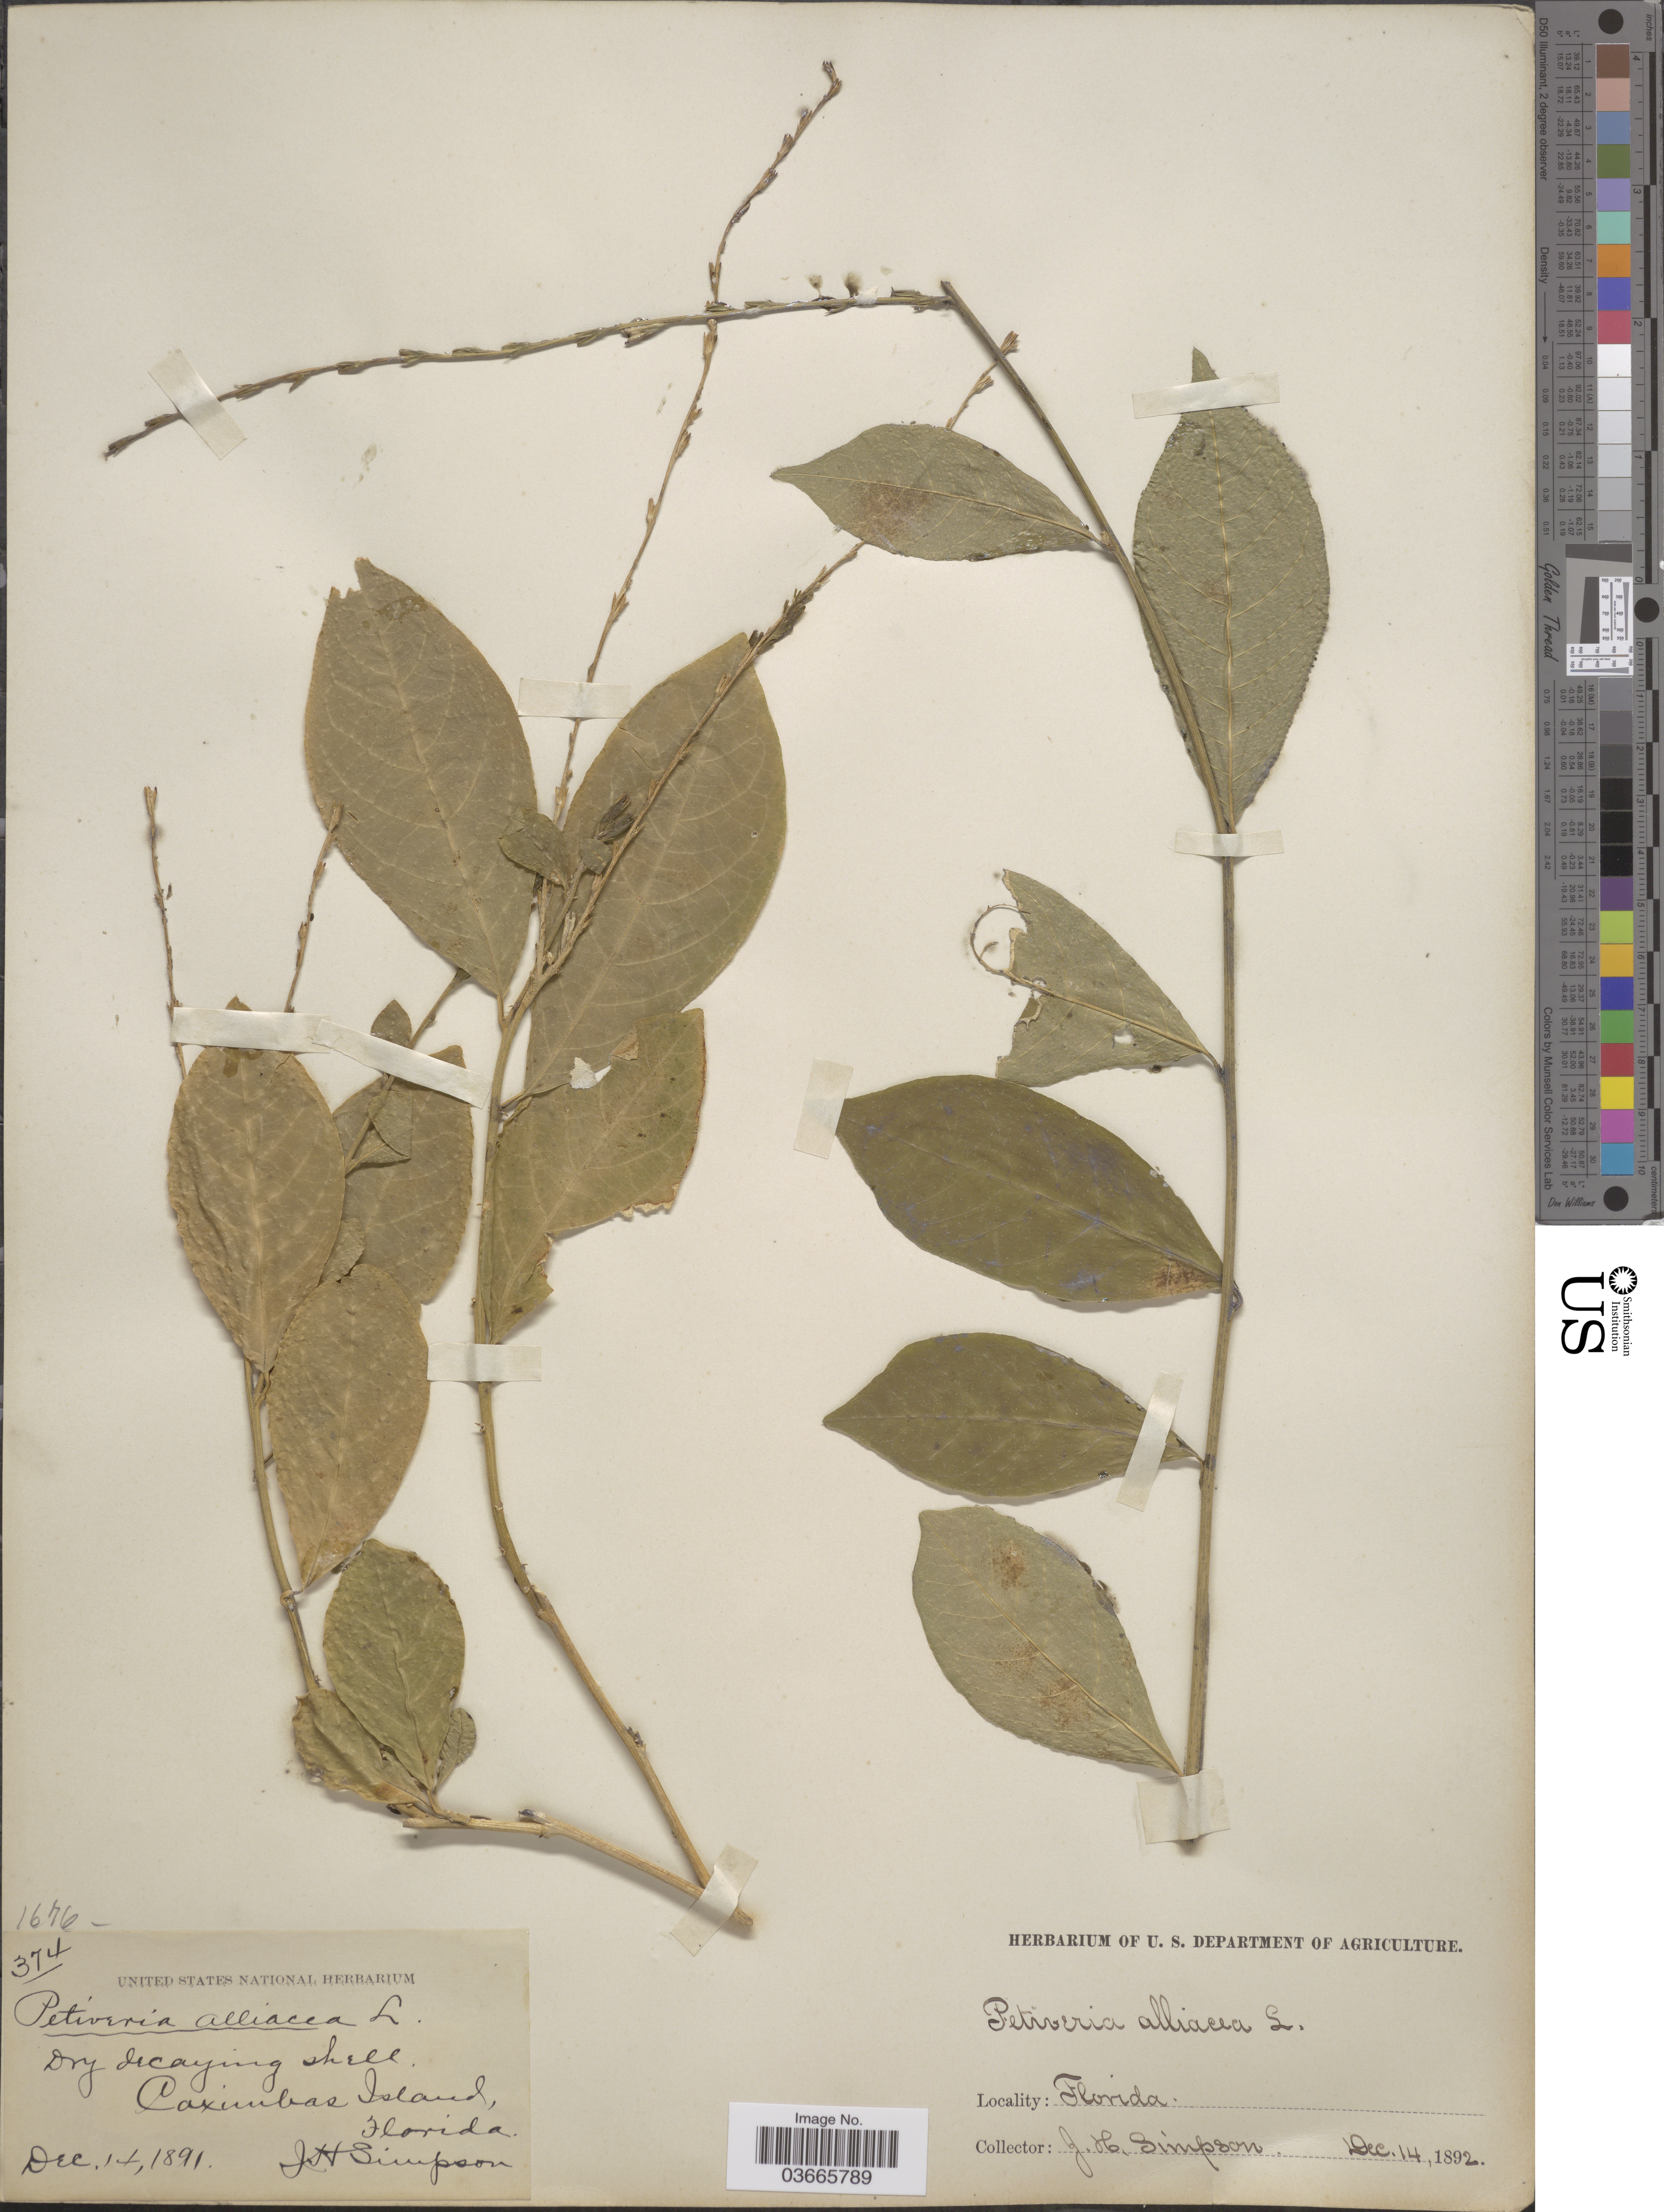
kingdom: Plantae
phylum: Tracheophyta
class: Magnoliopsida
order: Caryophyllales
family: Phytolaccaceae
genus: Petiveria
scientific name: Petiveria alliacea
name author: L.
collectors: J. H. Simpson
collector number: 374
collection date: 1891-12-14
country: United States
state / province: Florida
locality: Caximbas Island.